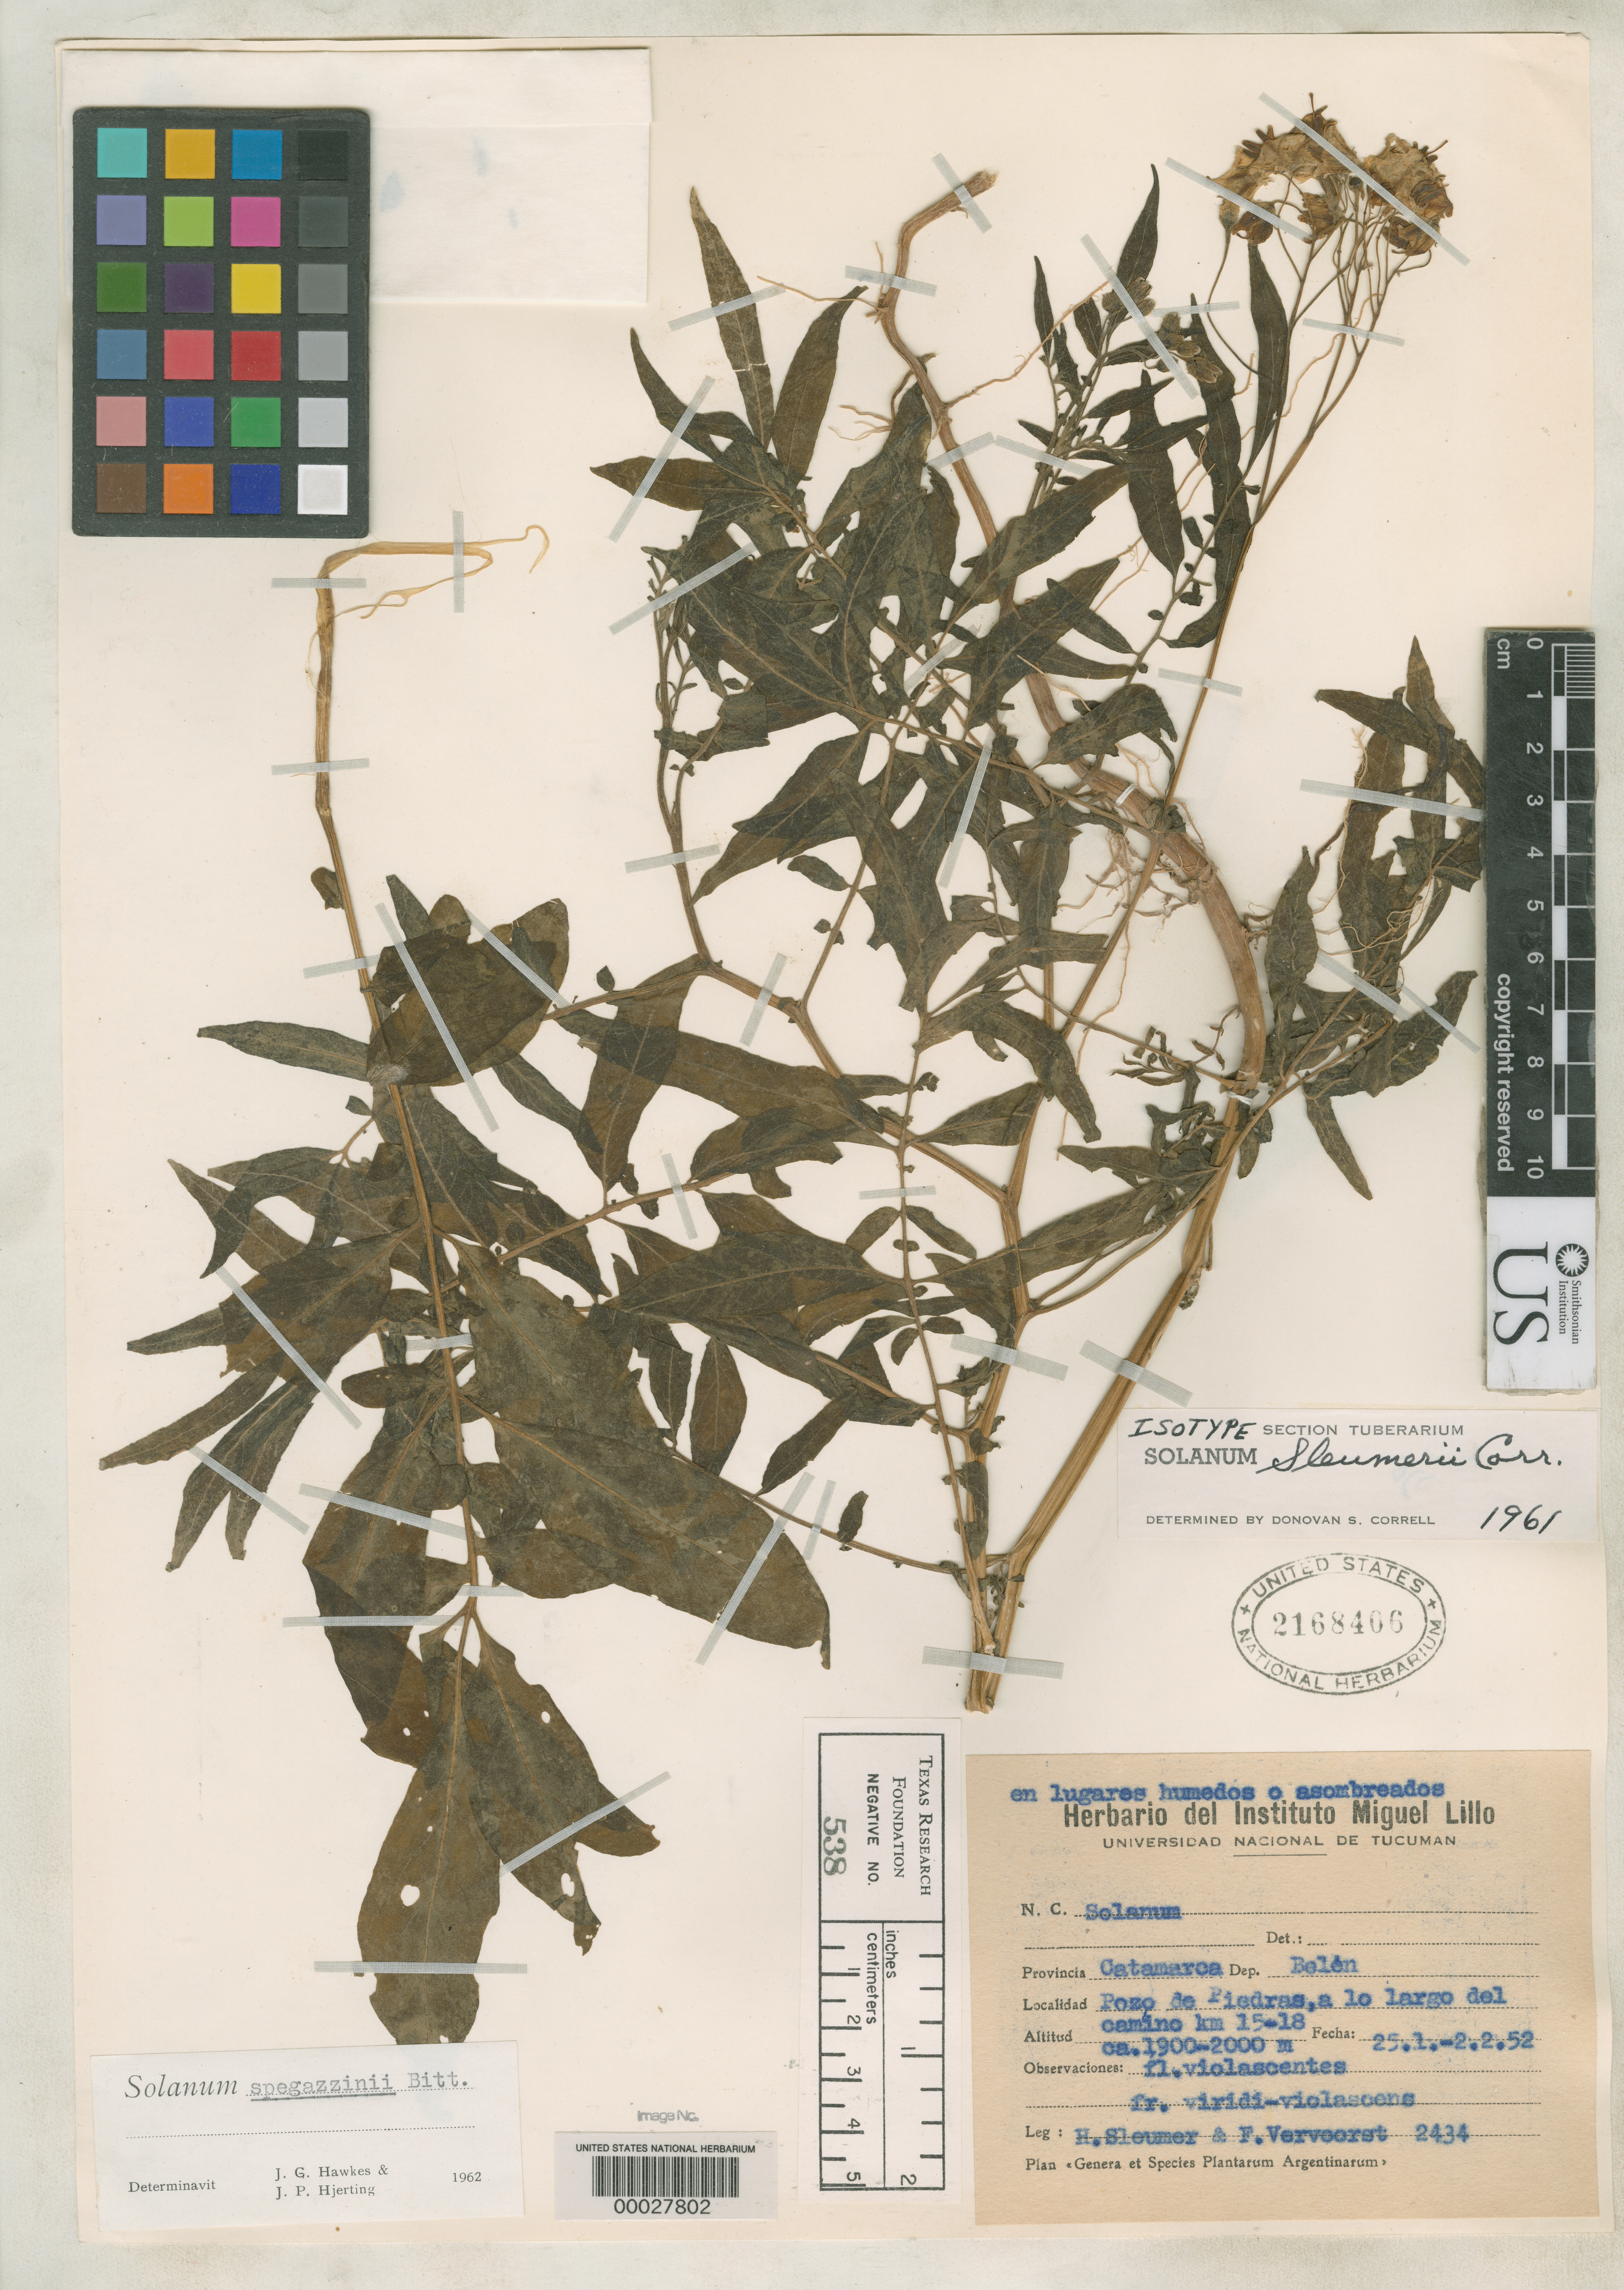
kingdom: Plantae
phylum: Tracheophyta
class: Magnoliopsida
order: Solanales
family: Solanaceae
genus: Solanum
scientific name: Solanum sleumeri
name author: Correll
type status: Isotype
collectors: H. O. Sleumer & F. Vervoorst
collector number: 2434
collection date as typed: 25 Jan 1952 to 02 Feb 1952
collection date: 1952-01-25/1952-02-02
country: Argentina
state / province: Catamarca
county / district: Belén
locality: Pozo de Piedras.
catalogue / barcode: US 2168406